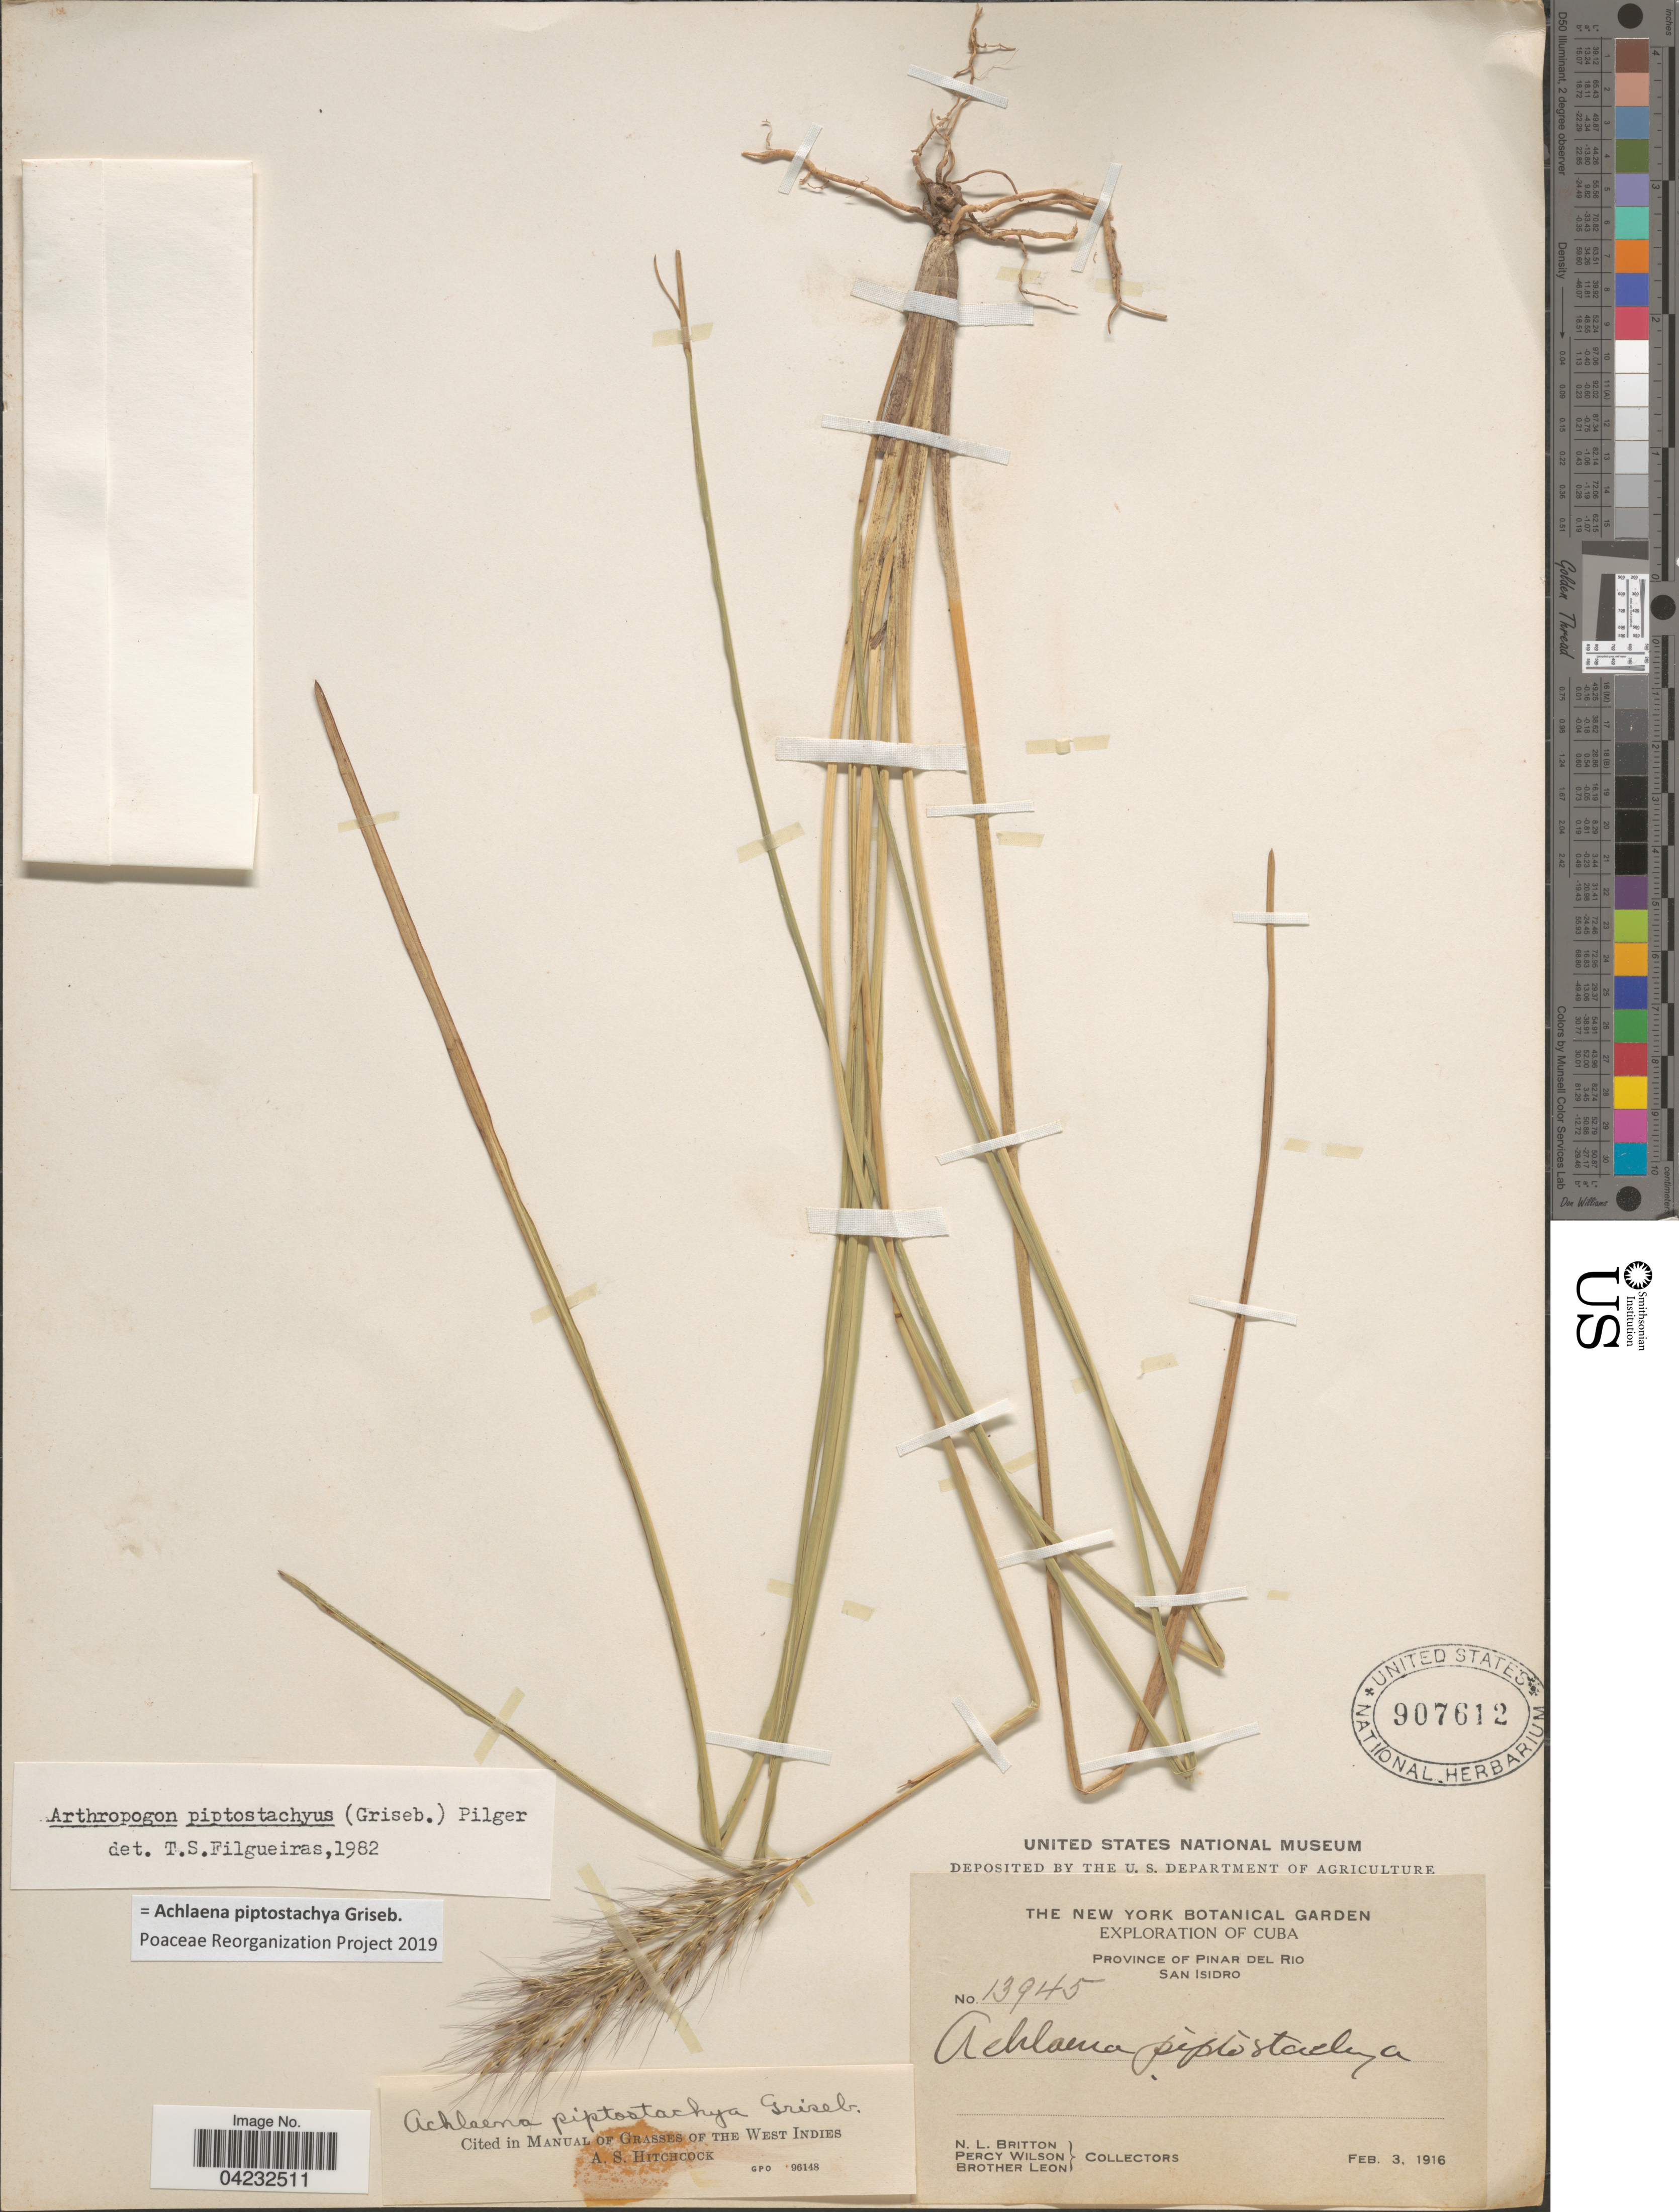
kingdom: Plantae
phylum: Tracheophyta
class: Liliopsida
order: Poales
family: Poaceae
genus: Achlaena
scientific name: Achlaena piptostachya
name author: Griseb.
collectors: Mrs. N. L. Britton, P. Wilson & Bro. León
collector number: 13945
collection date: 1916-02-03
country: Cuba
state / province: Pinar del Río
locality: Exploration of Cuba. San Isidro.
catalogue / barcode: US 907612